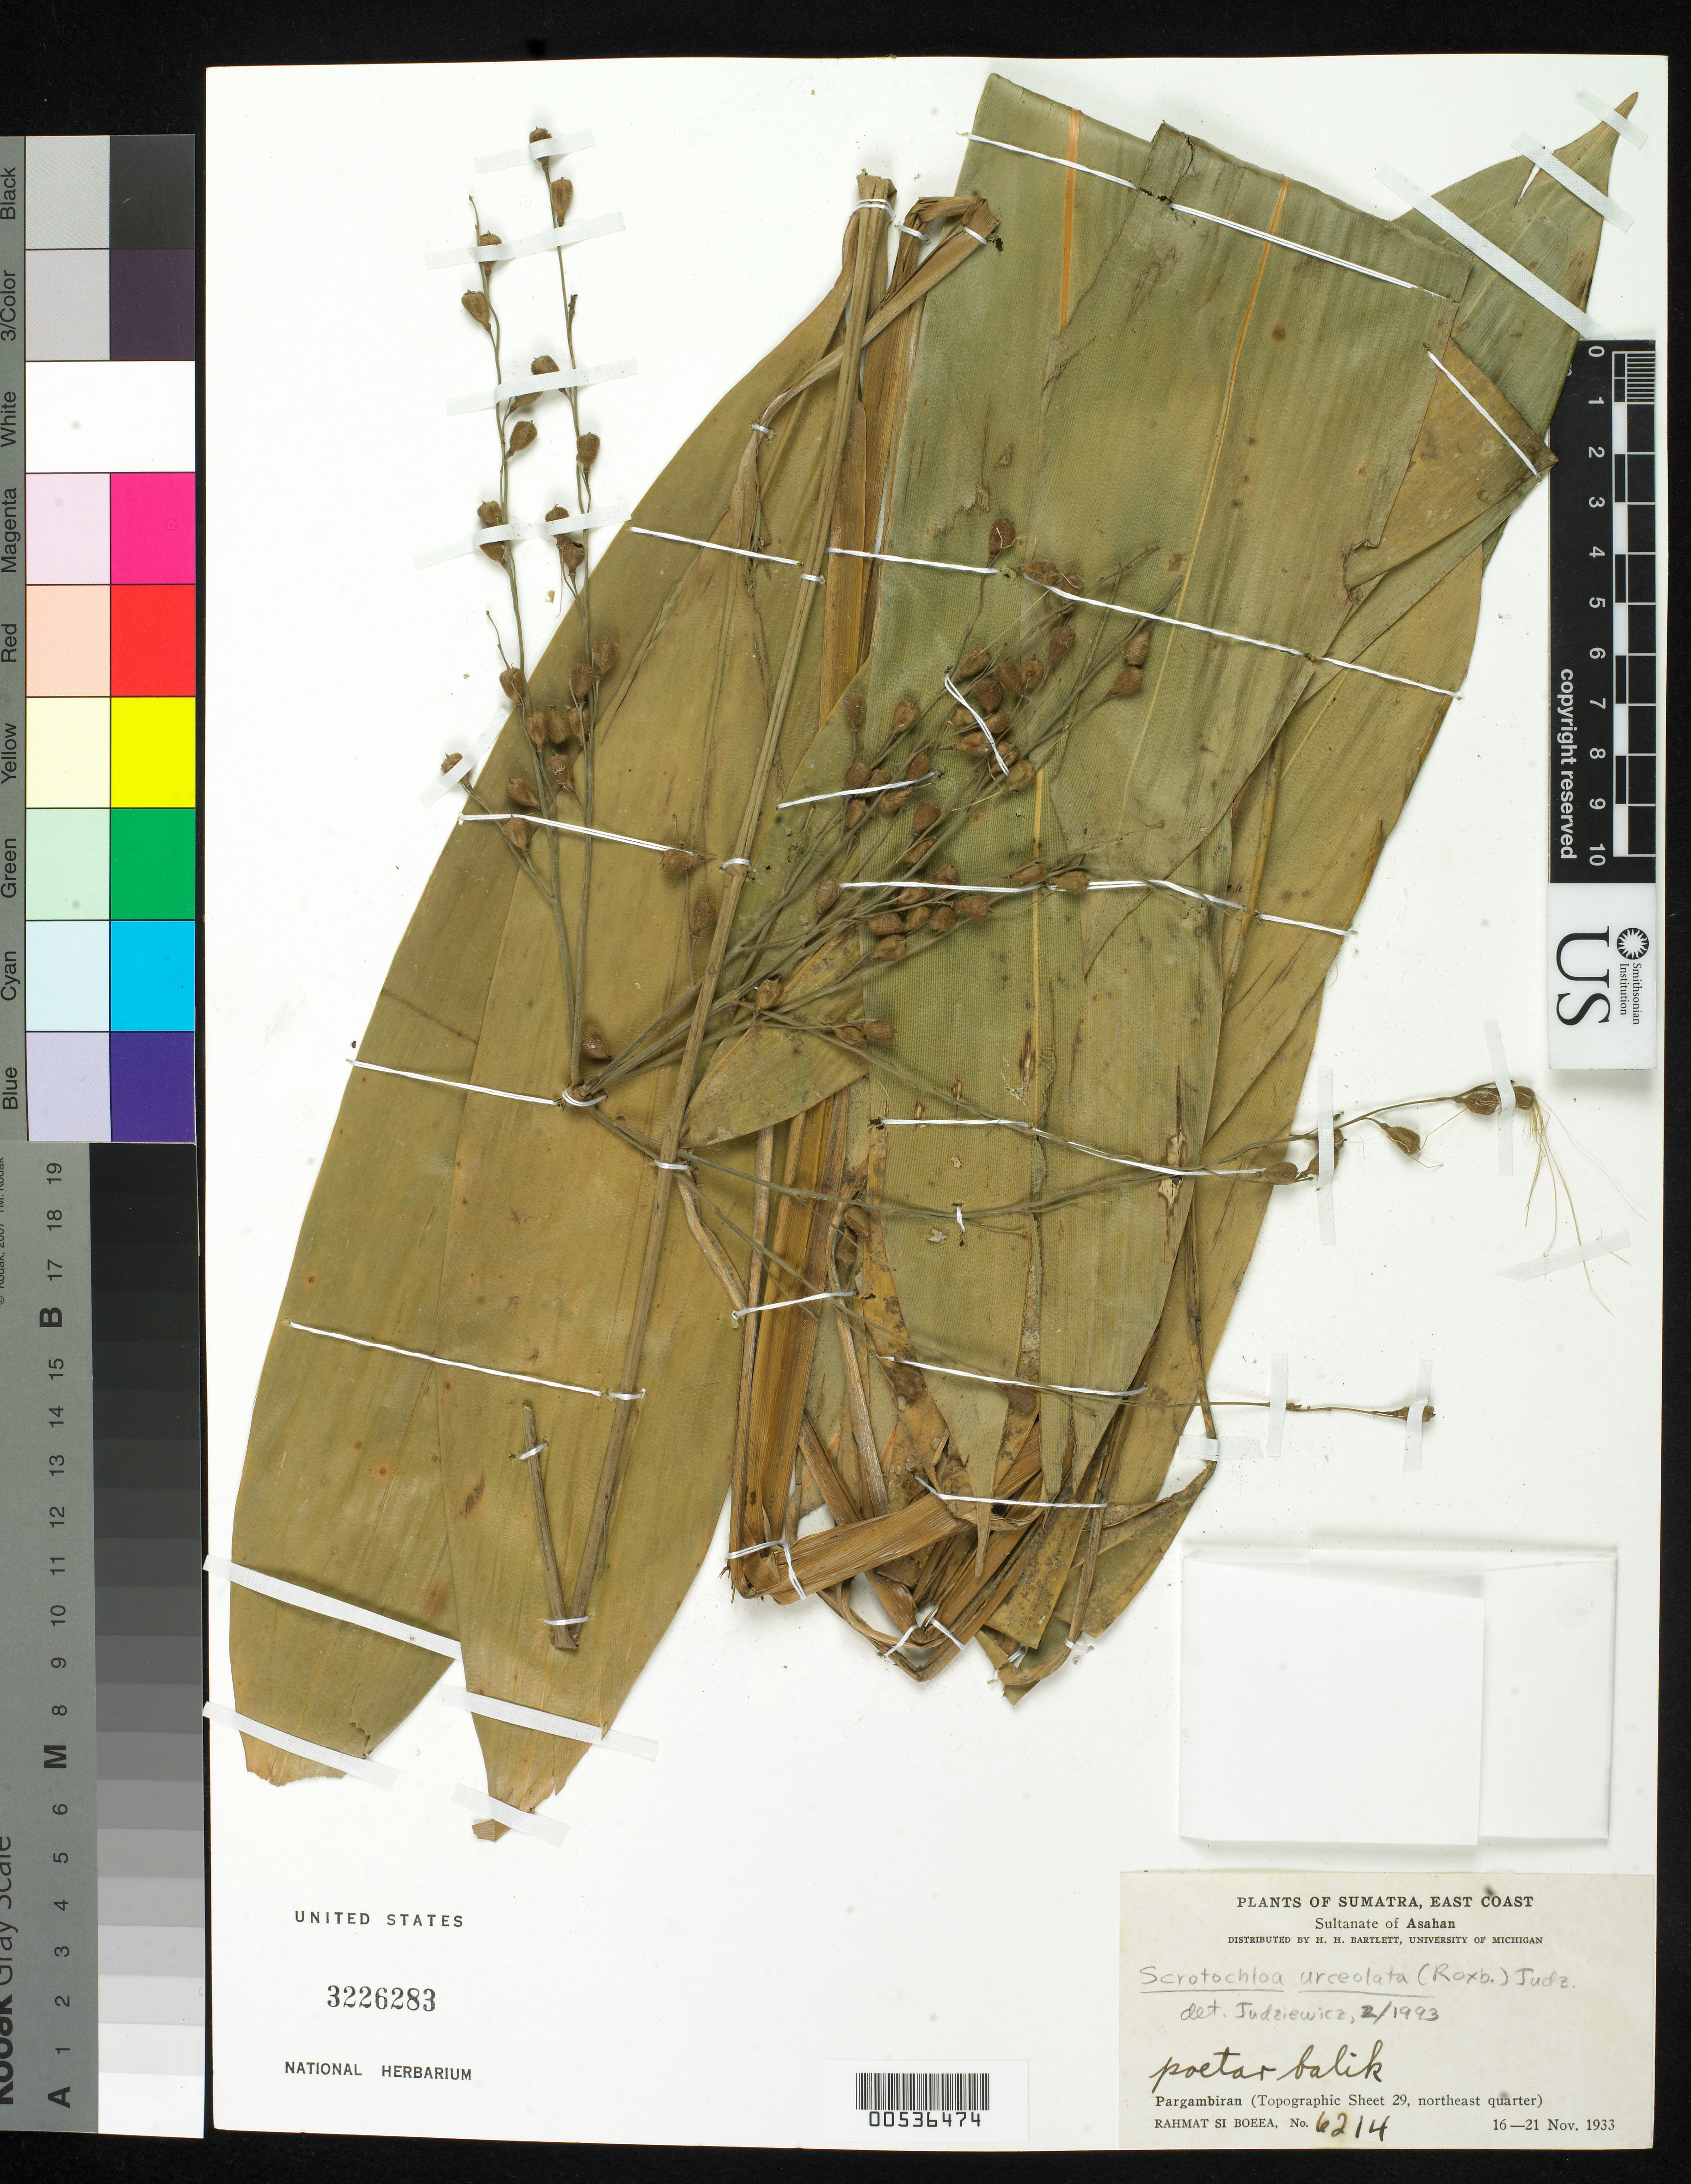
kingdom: Plantae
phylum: Tracheophyta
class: Liliopsida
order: Poales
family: Poaceae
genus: Scrotochloa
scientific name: Scrotochloa urceolata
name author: (Roxb.) Judz.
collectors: Rahmat Si Boeea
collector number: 6214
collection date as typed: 16 Nov 1933 to 21 Nov 1933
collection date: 1933-11-16/1933-11-21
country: Indonesia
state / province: Sumatra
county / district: Sumatera Utara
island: Sumatra I.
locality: (East Coast) Pargambiran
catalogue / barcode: US 3226283